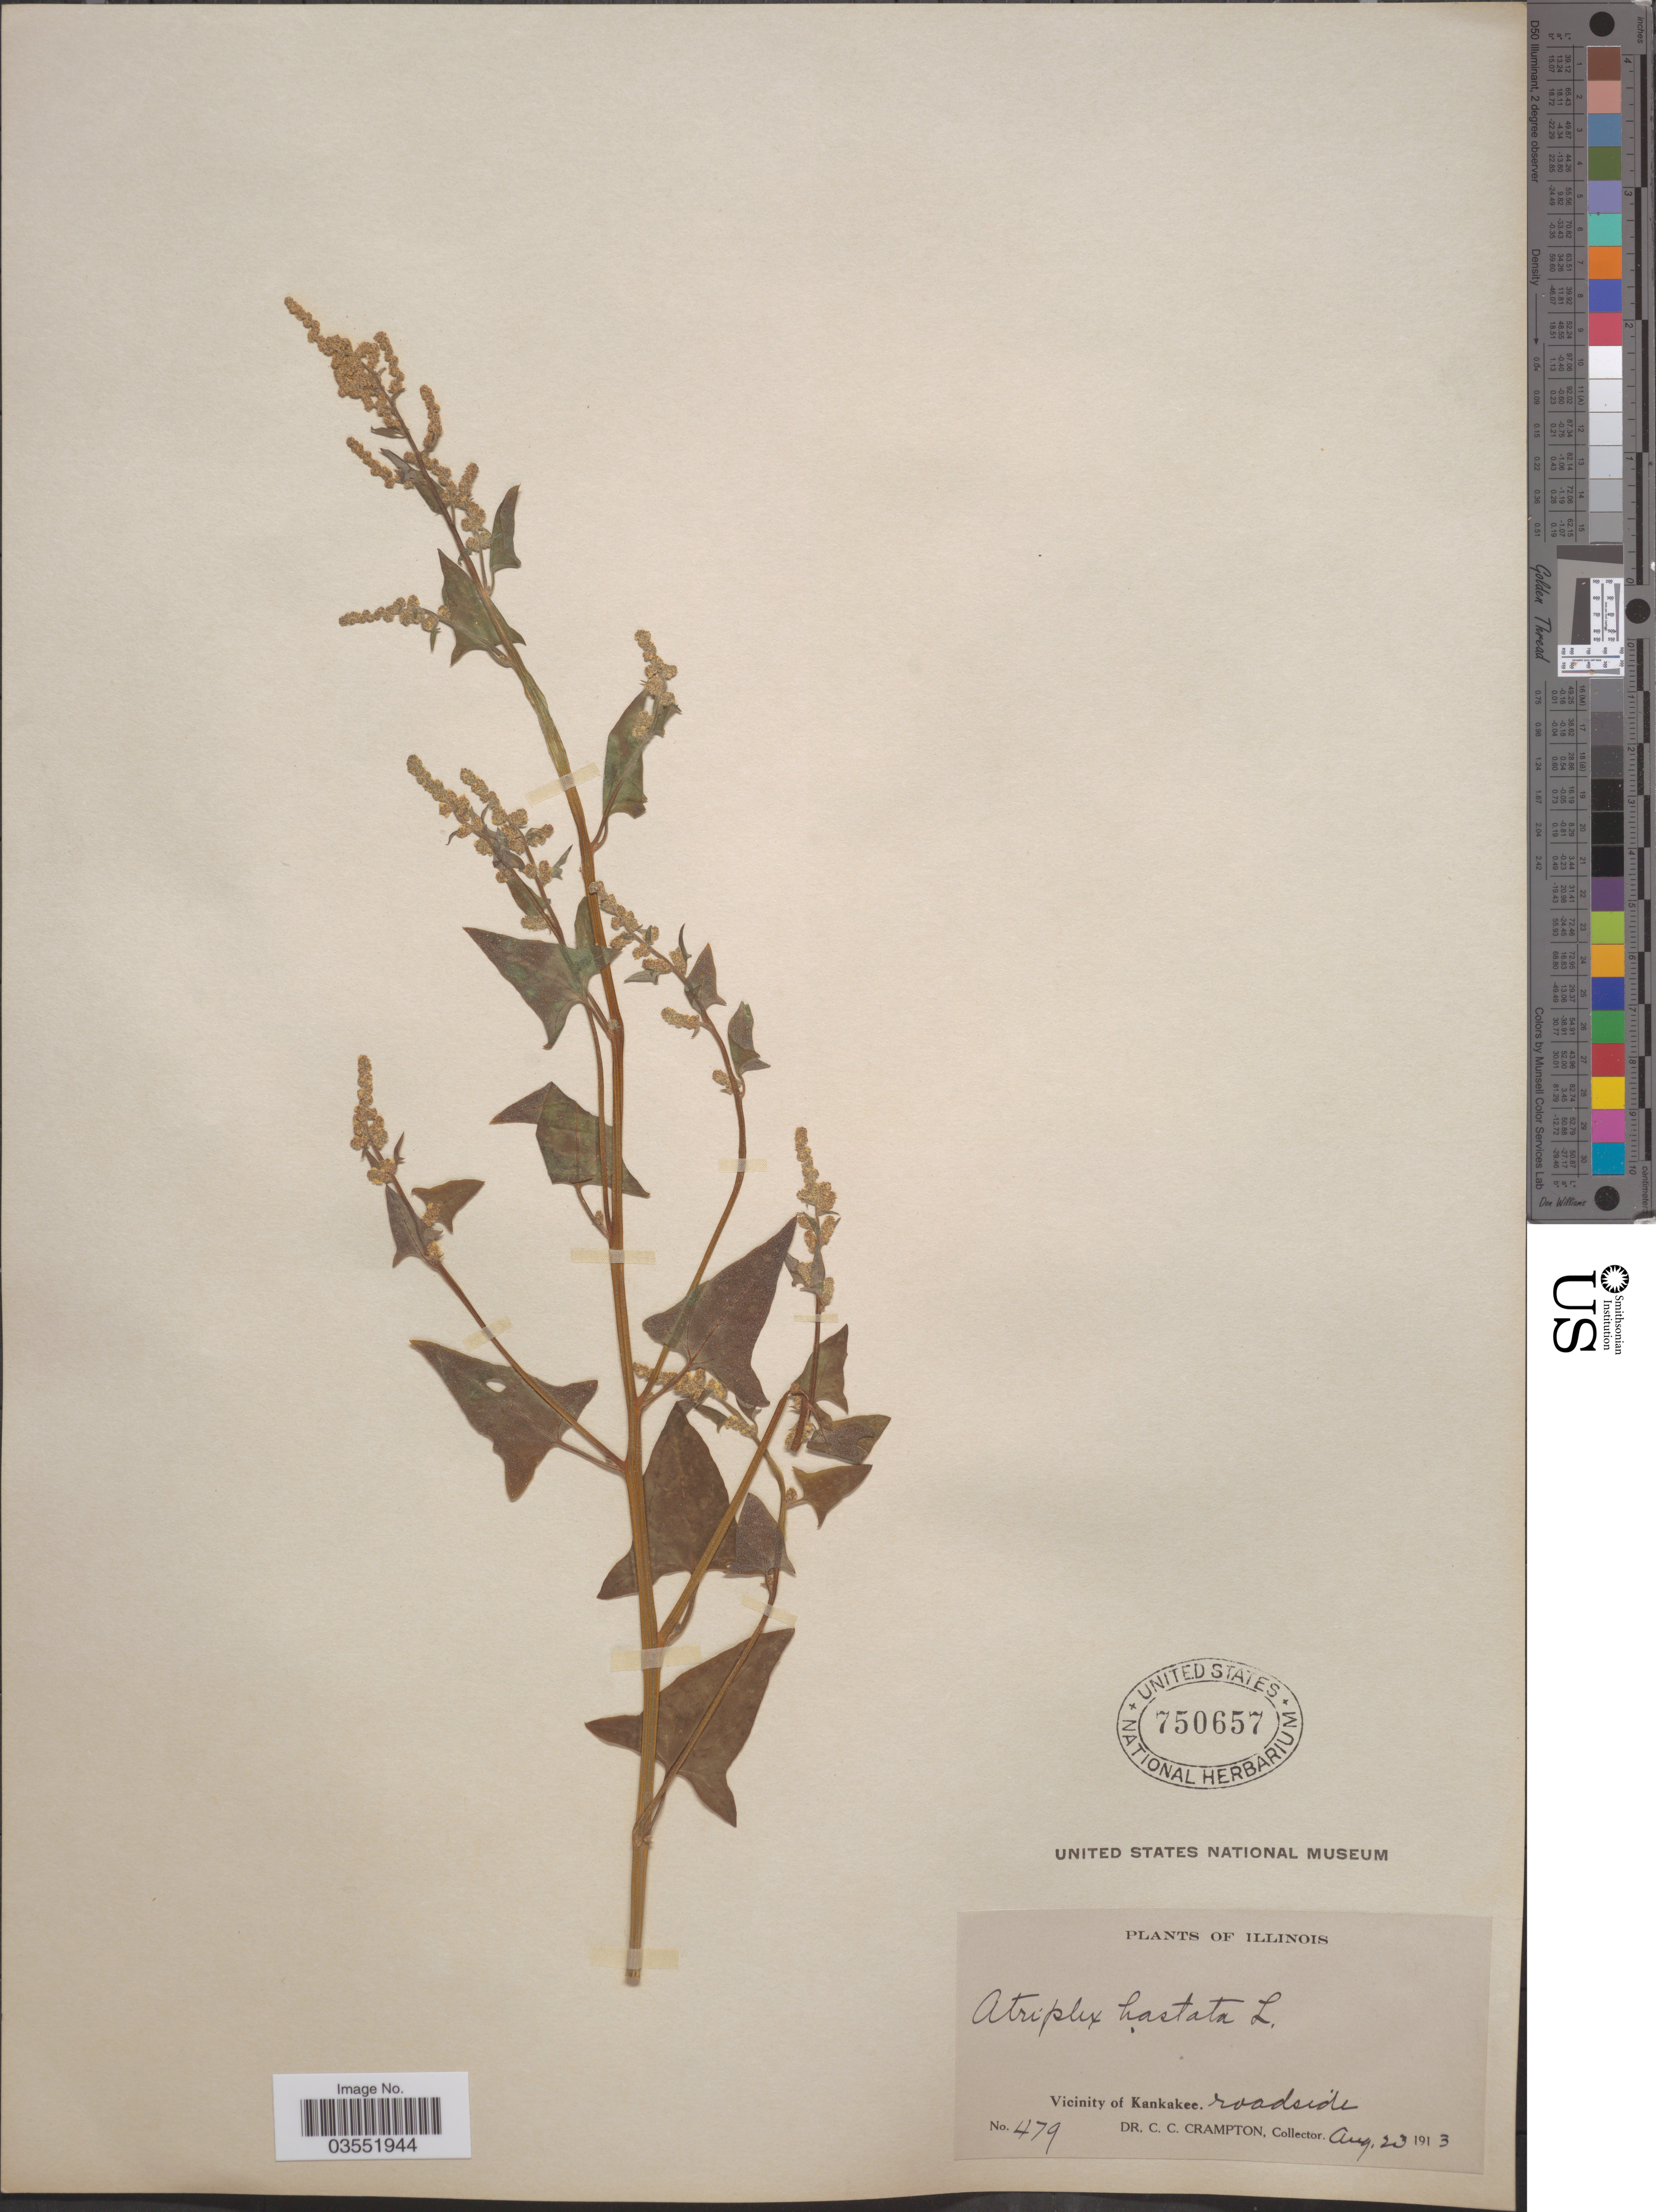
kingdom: Plantae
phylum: Tracheophyta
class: Magnoliopsida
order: Caryophyllales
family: Amaranthaceae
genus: Atriplex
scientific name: Atriplex hastata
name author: L.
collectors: C. Crampton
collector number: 479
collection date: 1913-08-23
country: United States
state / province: Illinois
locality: Vicinity of Kankakee. Roadside.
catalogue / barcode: US 750657